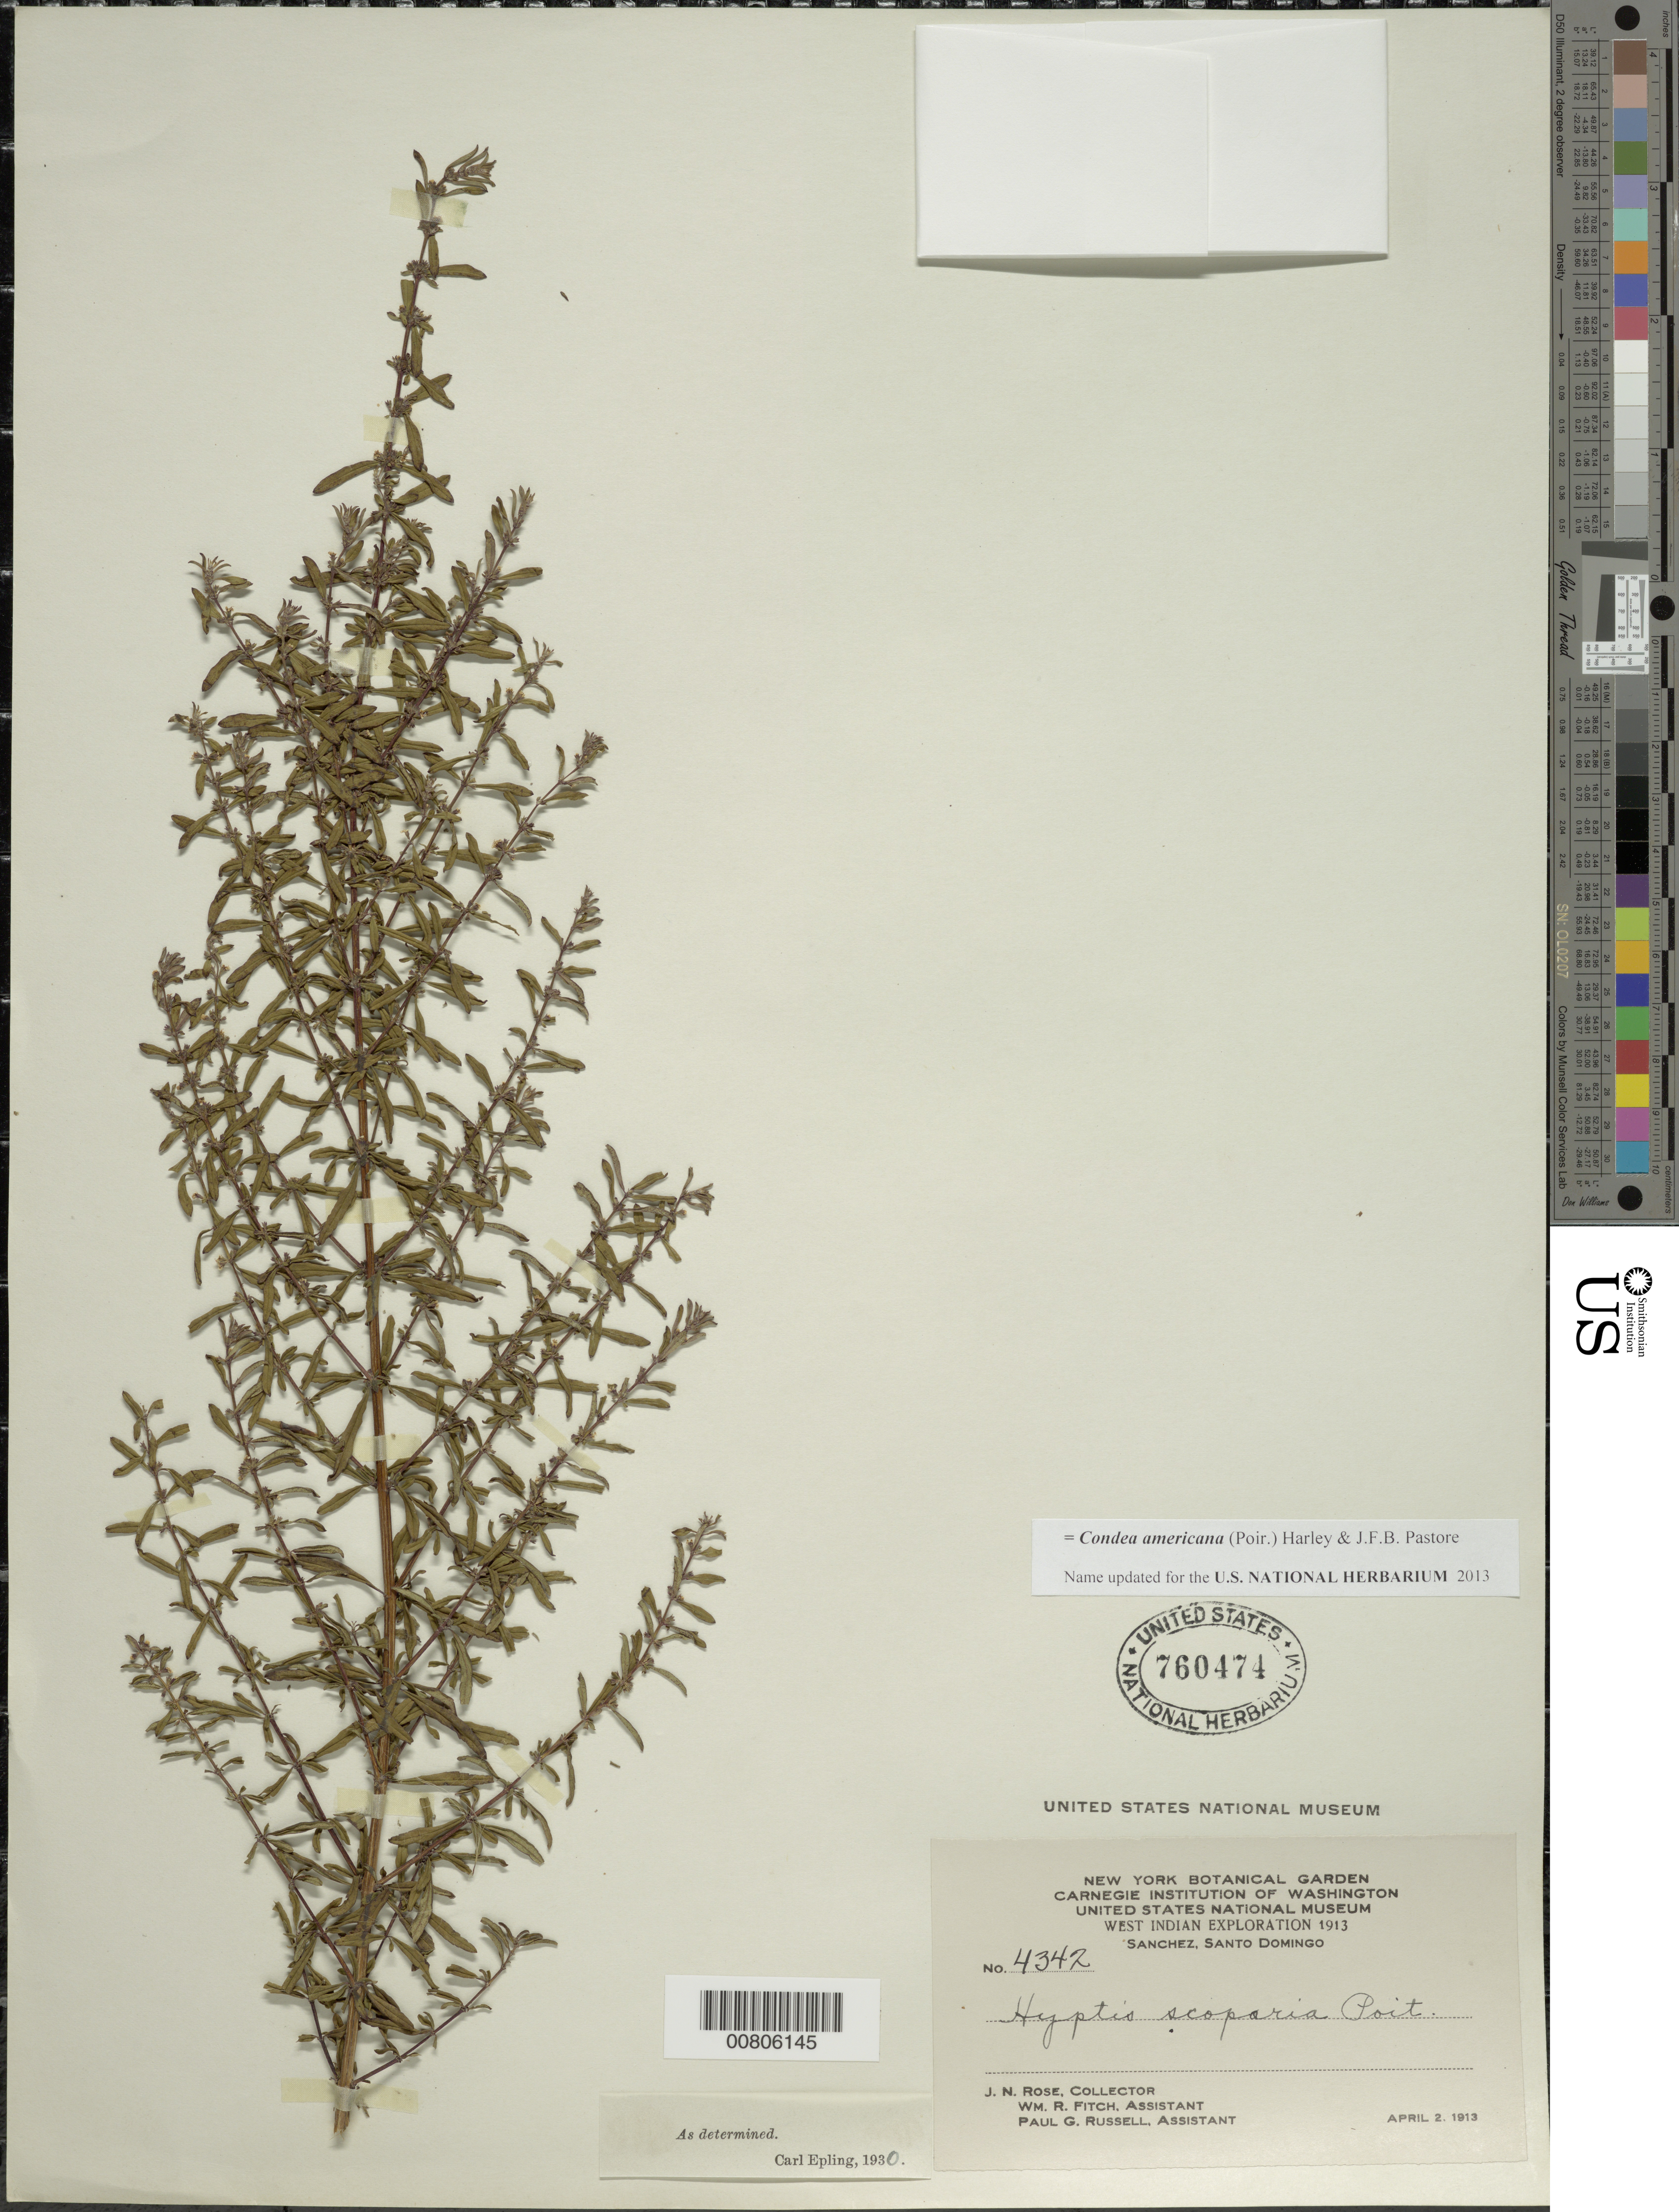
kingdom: Plantae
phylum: Tracheophyta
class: Magnoliopsida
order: Lamiales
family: Lamiaceae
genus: Condea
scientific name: Condea americana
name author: (Poir.) Harley & J.F.B. Pastore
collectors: J. N. Rose, W. R. Fitch & P. G. Russell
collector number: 4342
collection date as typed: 02 Apr 1913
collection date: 1913-04-02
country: Dominican Republic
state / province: Samana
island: Hispaniola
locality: Sánchez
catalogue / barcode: US 760474